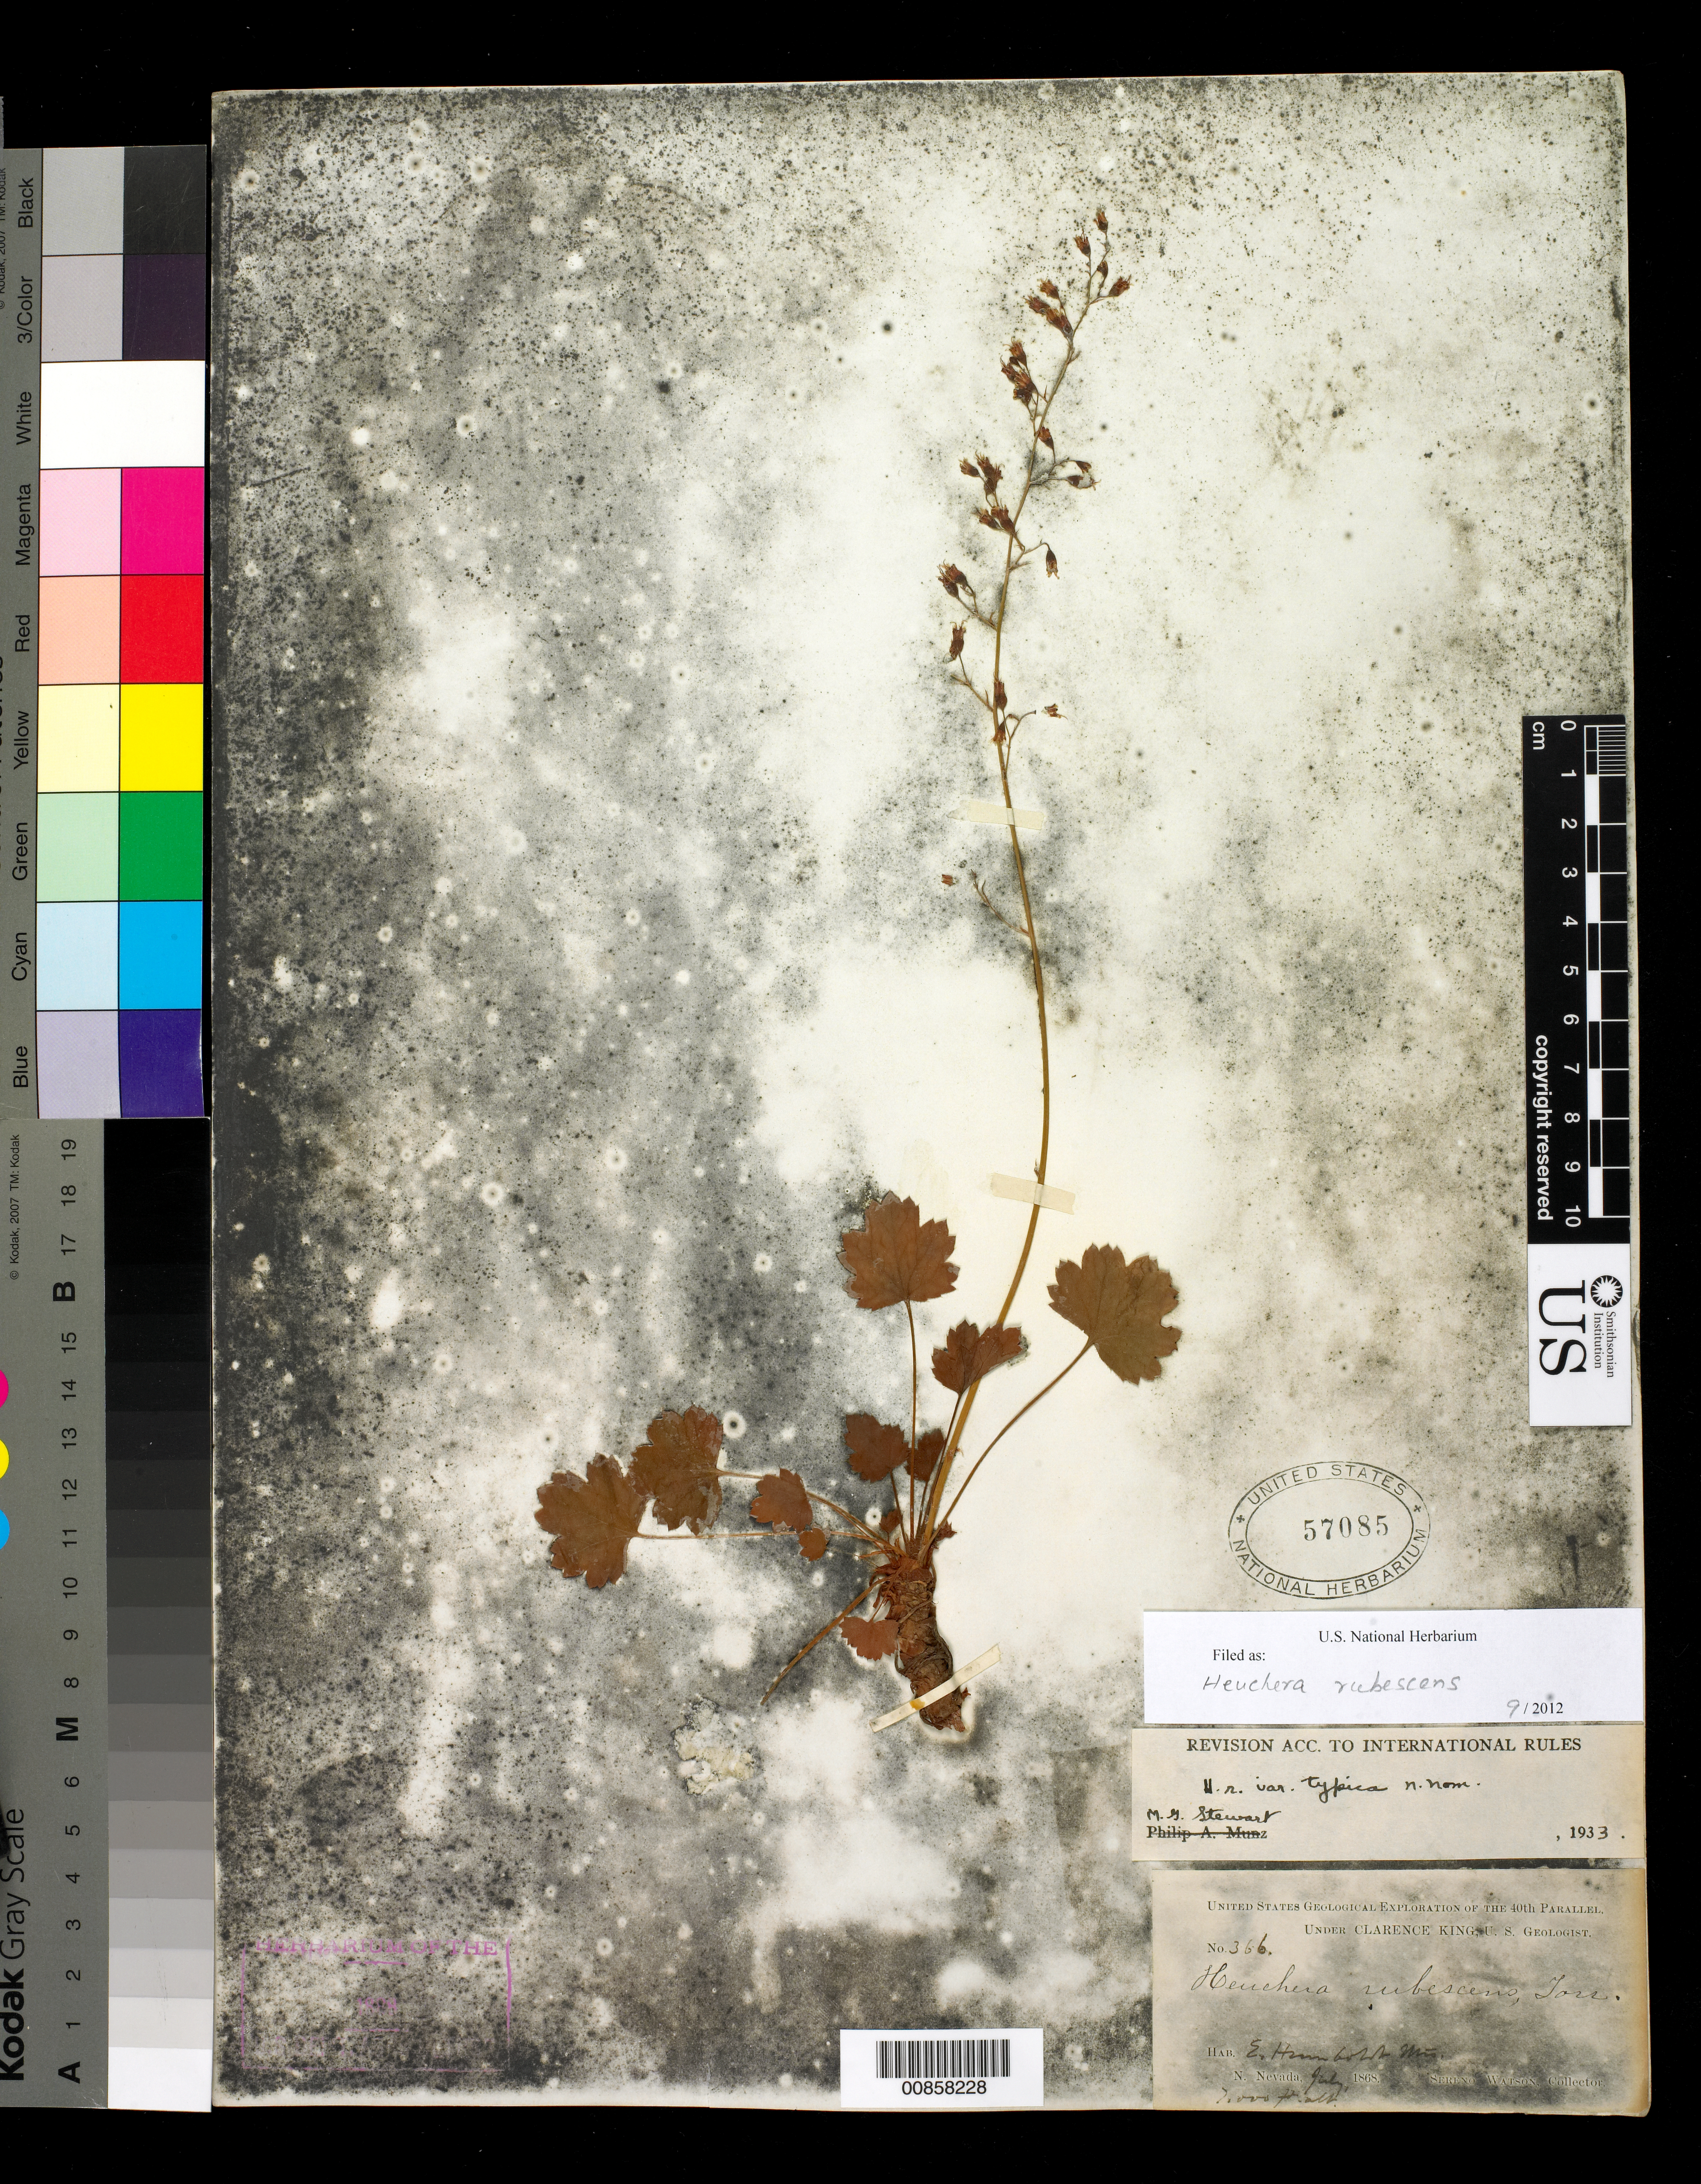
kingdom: Plantae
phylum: Tracheophyta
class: Magnoliopsida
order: Saxifragales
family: Saxifragaceae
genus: Heuchera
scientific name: Heuchera rubescens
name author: Torr.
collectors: S. Watson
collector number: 366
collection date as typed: Jul 1868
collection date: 1868-07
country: United States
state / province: Nevada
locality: E. Humboldt Mts., N. Nevada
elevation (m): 2134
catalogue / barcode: US 57085